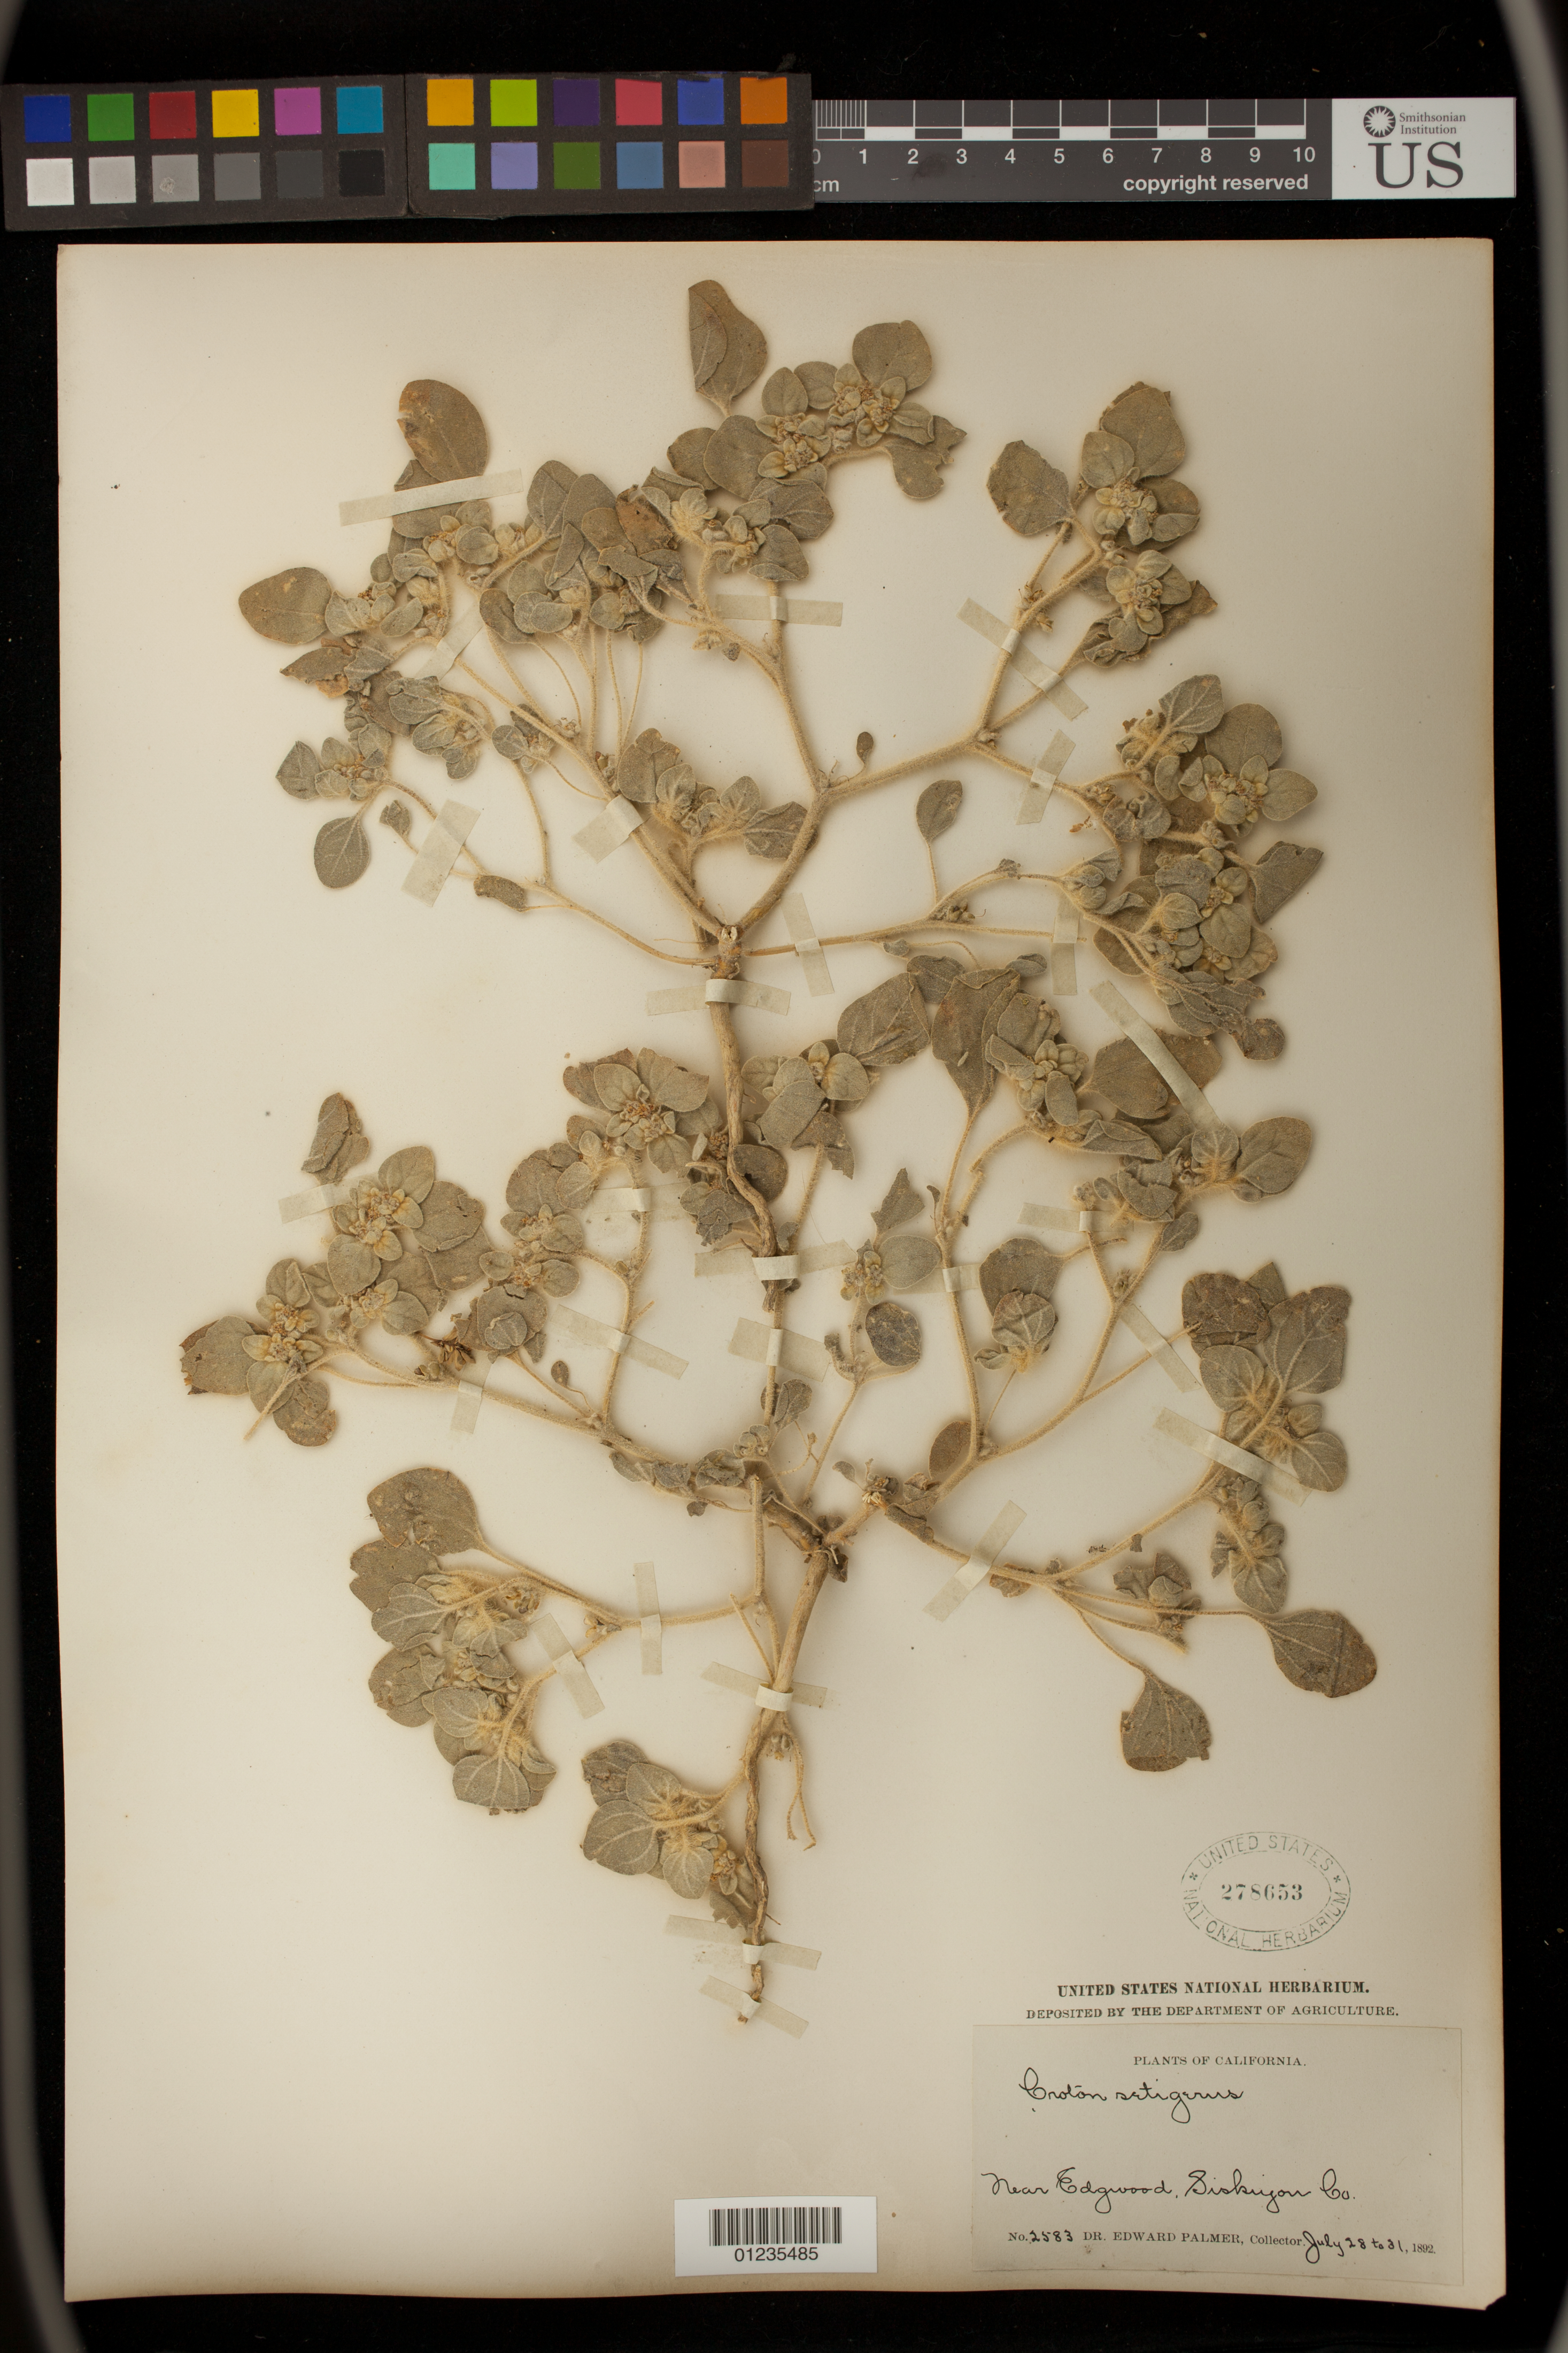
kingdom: Plantae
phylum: Tracheophyta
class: Magnoliopsida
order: Malpighiales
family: Euphorbiaceae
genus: Eremocarpus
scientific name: Eremocarpus setigerus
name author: (Hook.) Benth.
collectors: E. Palmer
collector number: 2583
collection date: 1892-07-28/1892-07-31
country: United States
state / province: California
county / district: Siskiyou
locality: Near Edgewood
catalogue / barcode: US 278653